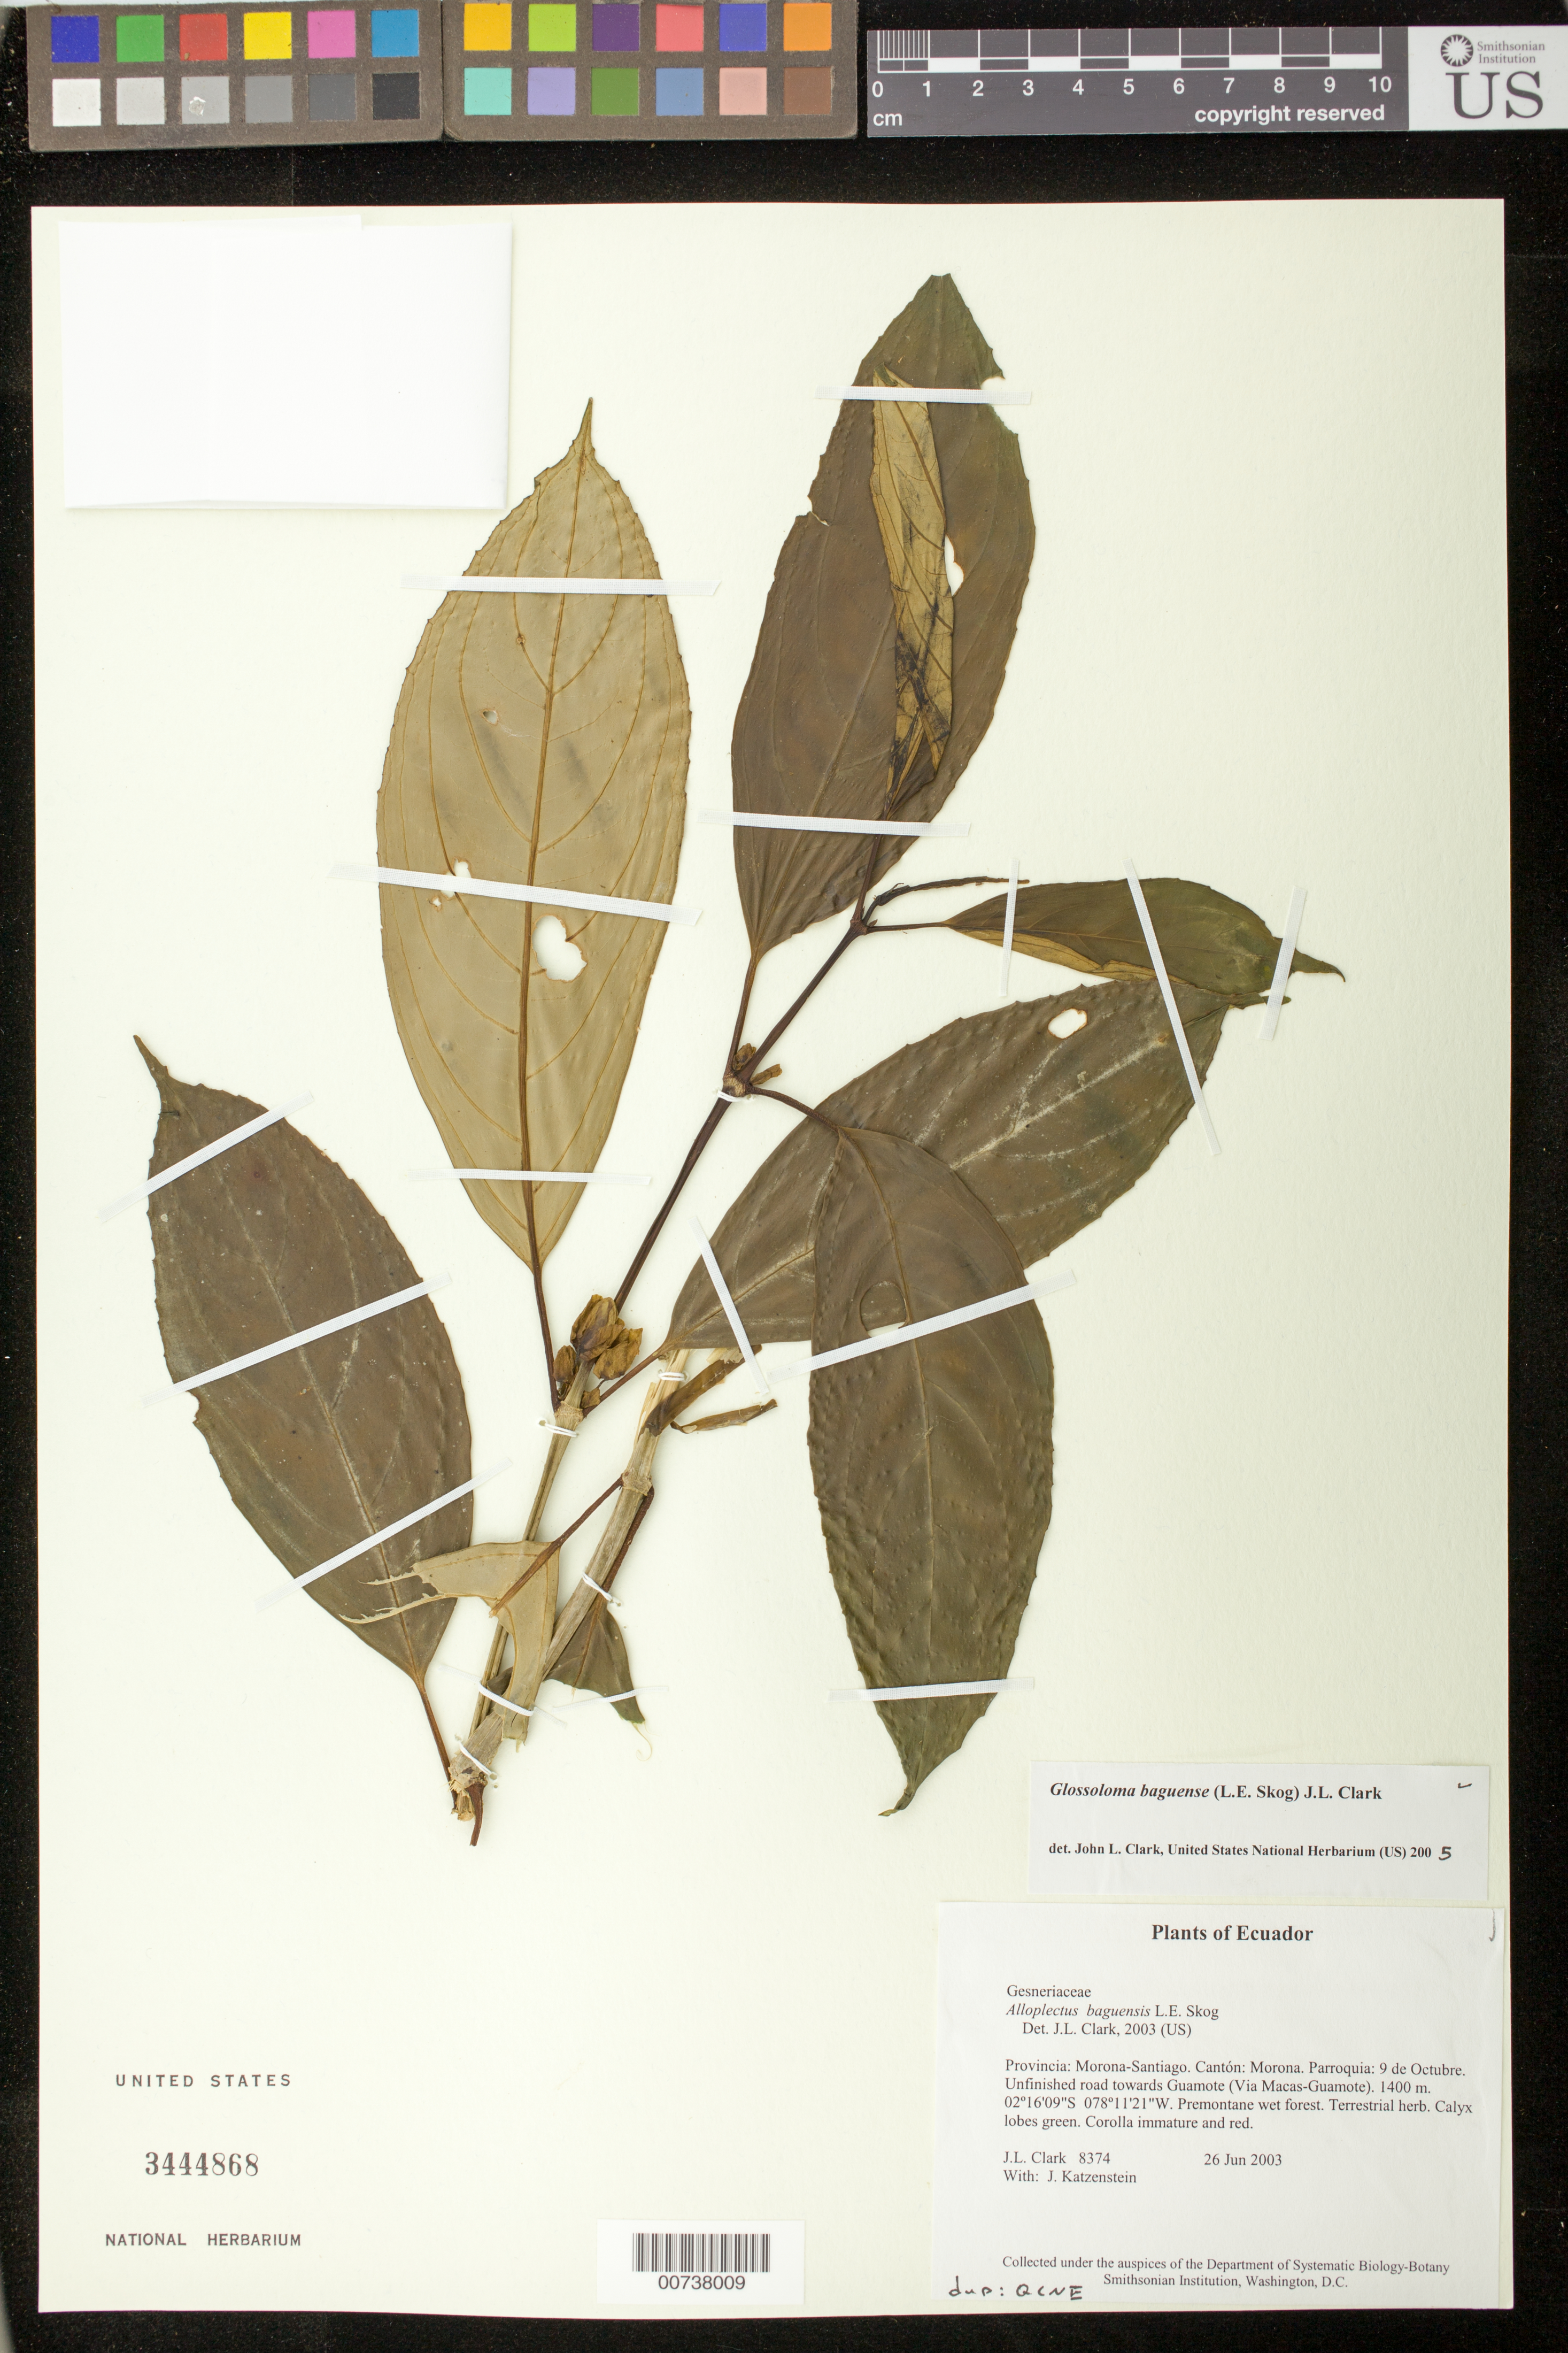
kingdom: Plantae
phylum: Tracheophyta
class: Magnoliopsida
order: Lamiales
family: Gesneriaceae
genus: Glossoloma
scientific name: Glossoloma baguense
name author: (L.E. Skog) J.L. Clark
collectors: J. L. Clark & J. Katzenstein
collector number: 8374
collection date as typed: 26 Jun 2003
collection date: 2003-06-26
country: Ecuador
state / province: Morona-Santiago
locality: Morona. Parroquia: 9 de Octubre. Unfinished road towards Guamote (Via Macas-Guamote).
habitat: Premontane wet forest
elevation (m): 1400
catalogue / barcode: US 3444868